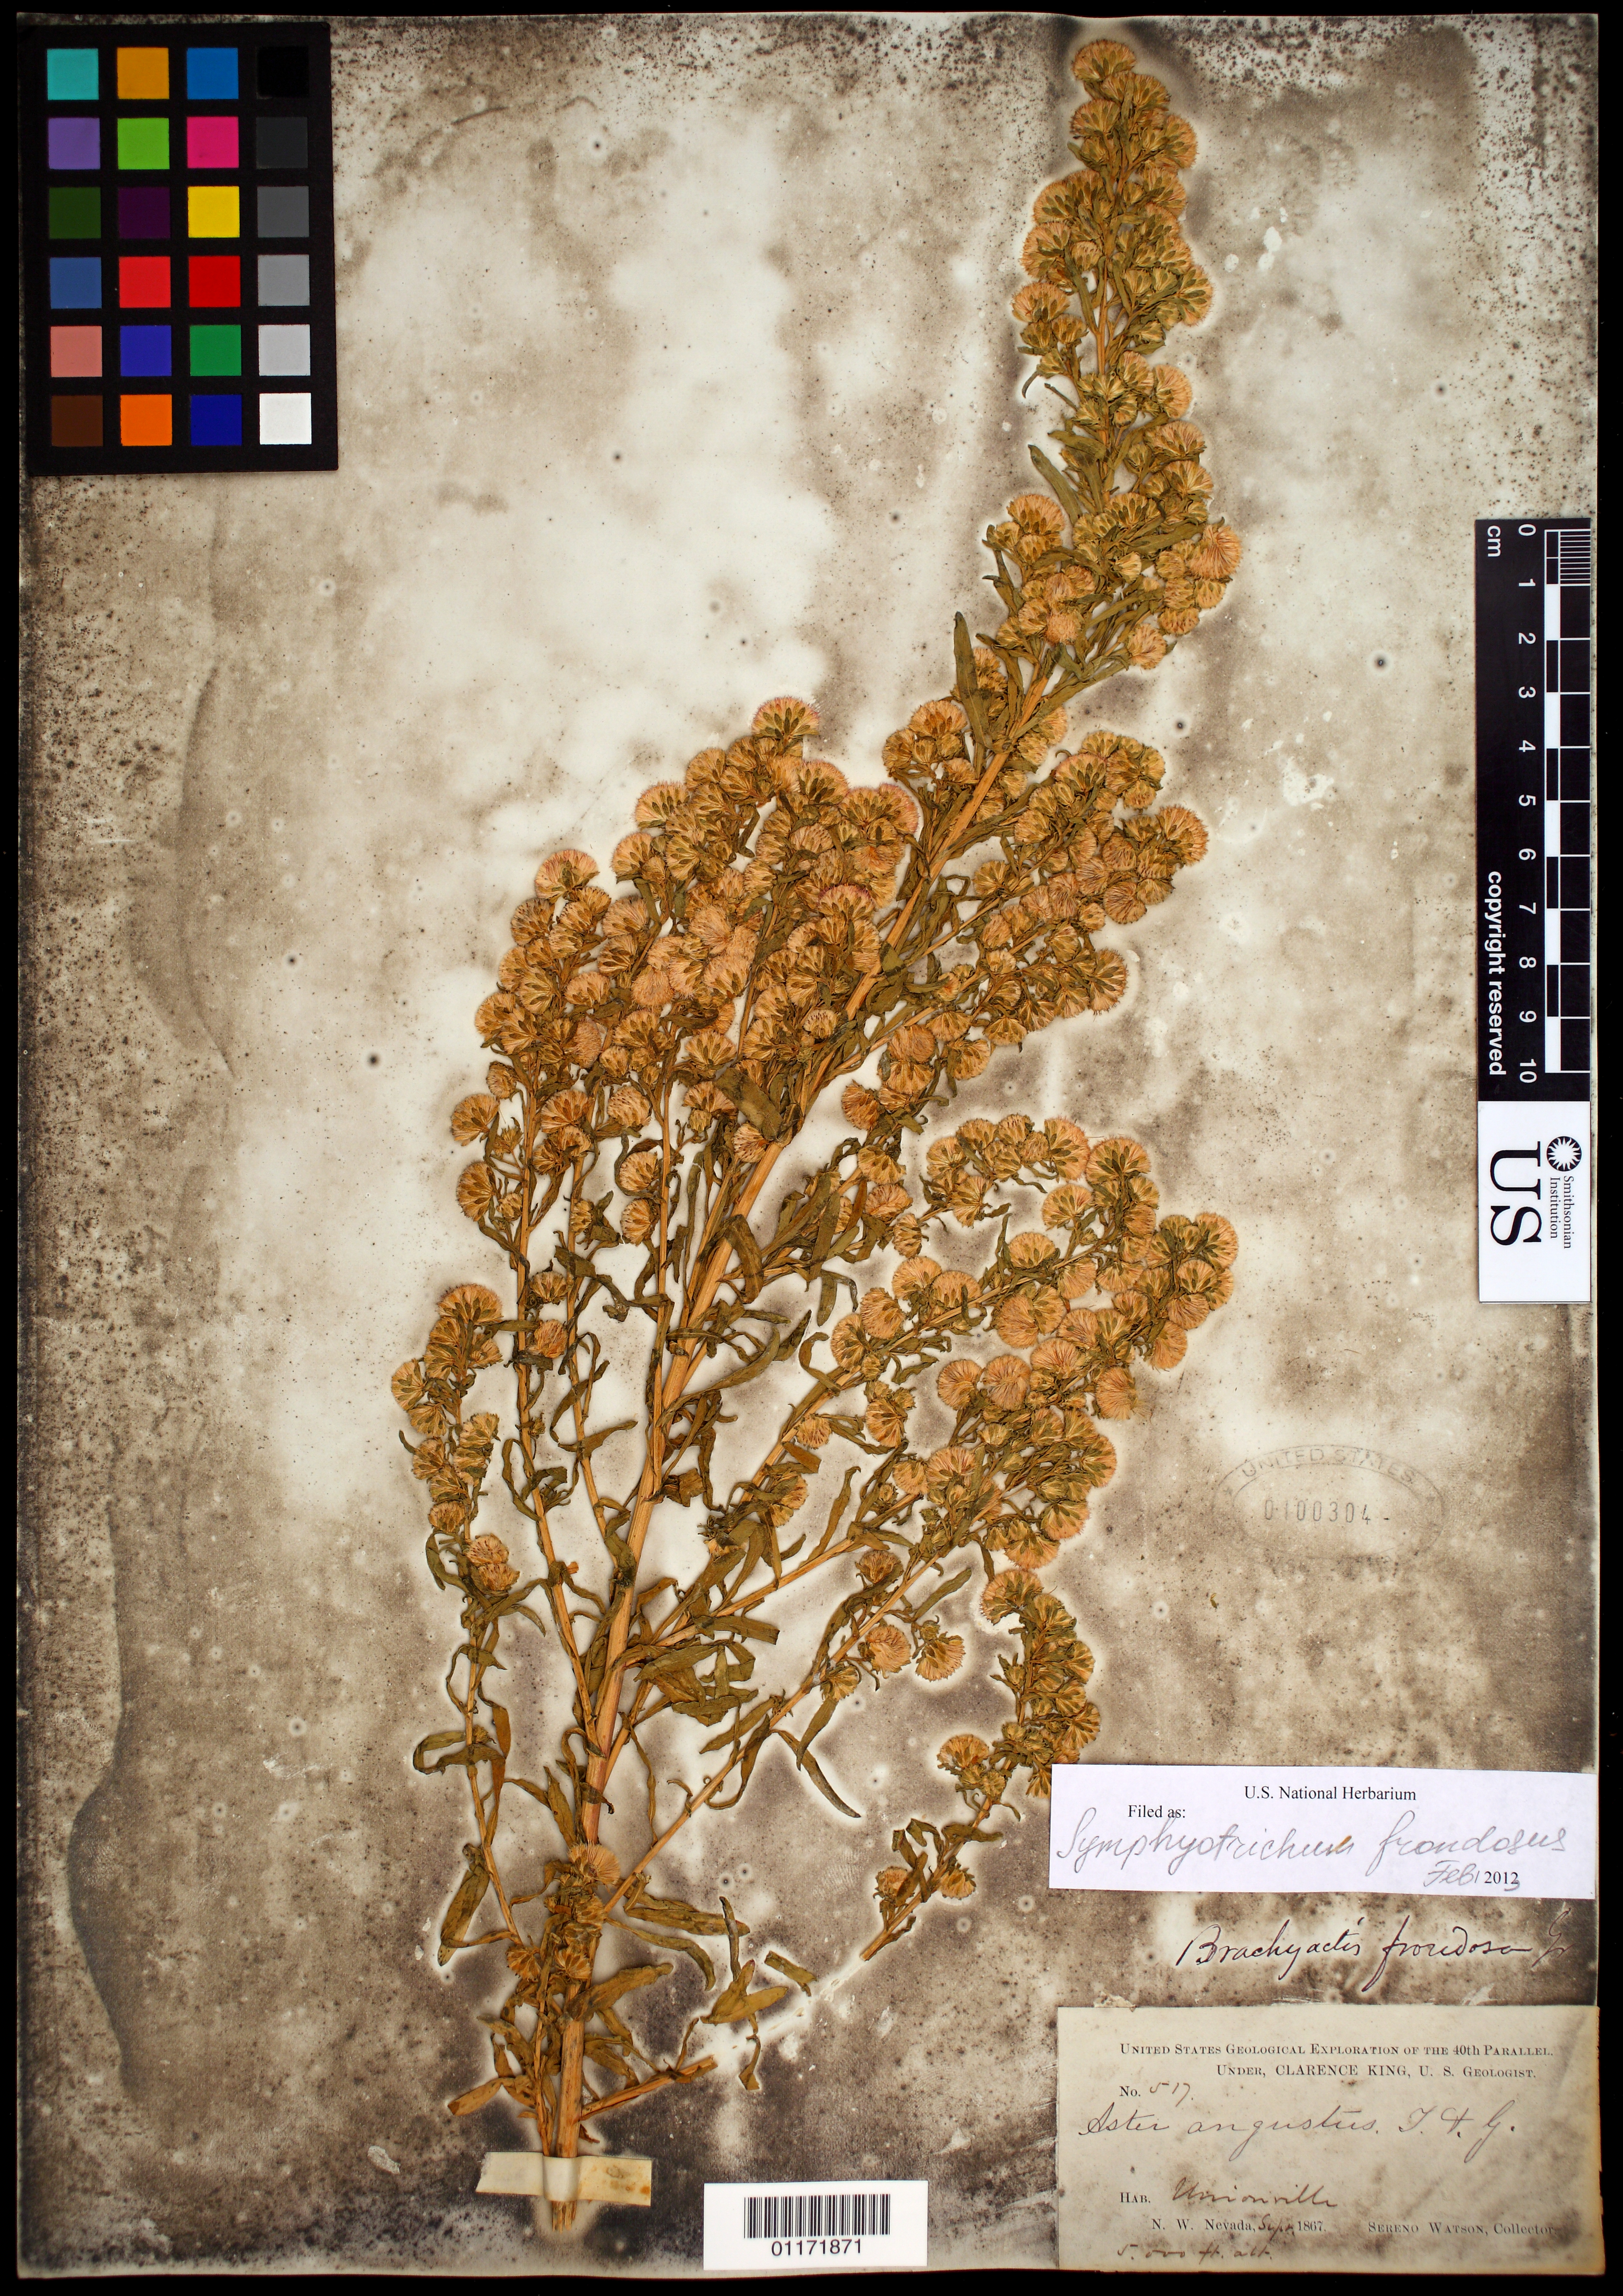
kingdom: Plantae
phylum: Tracheophyta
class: Magnoliopsida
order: Asterales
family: Asteraceae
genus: Symphyotrichum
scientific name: Symphyotrichum frondosum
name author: (Nutt.) G.L. Nesom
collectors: S. Watson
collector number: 517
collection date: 1867-09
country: United States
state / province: Nevada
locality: Unionville, N.W. Nevada.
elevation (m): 1524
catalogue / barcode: US 100304